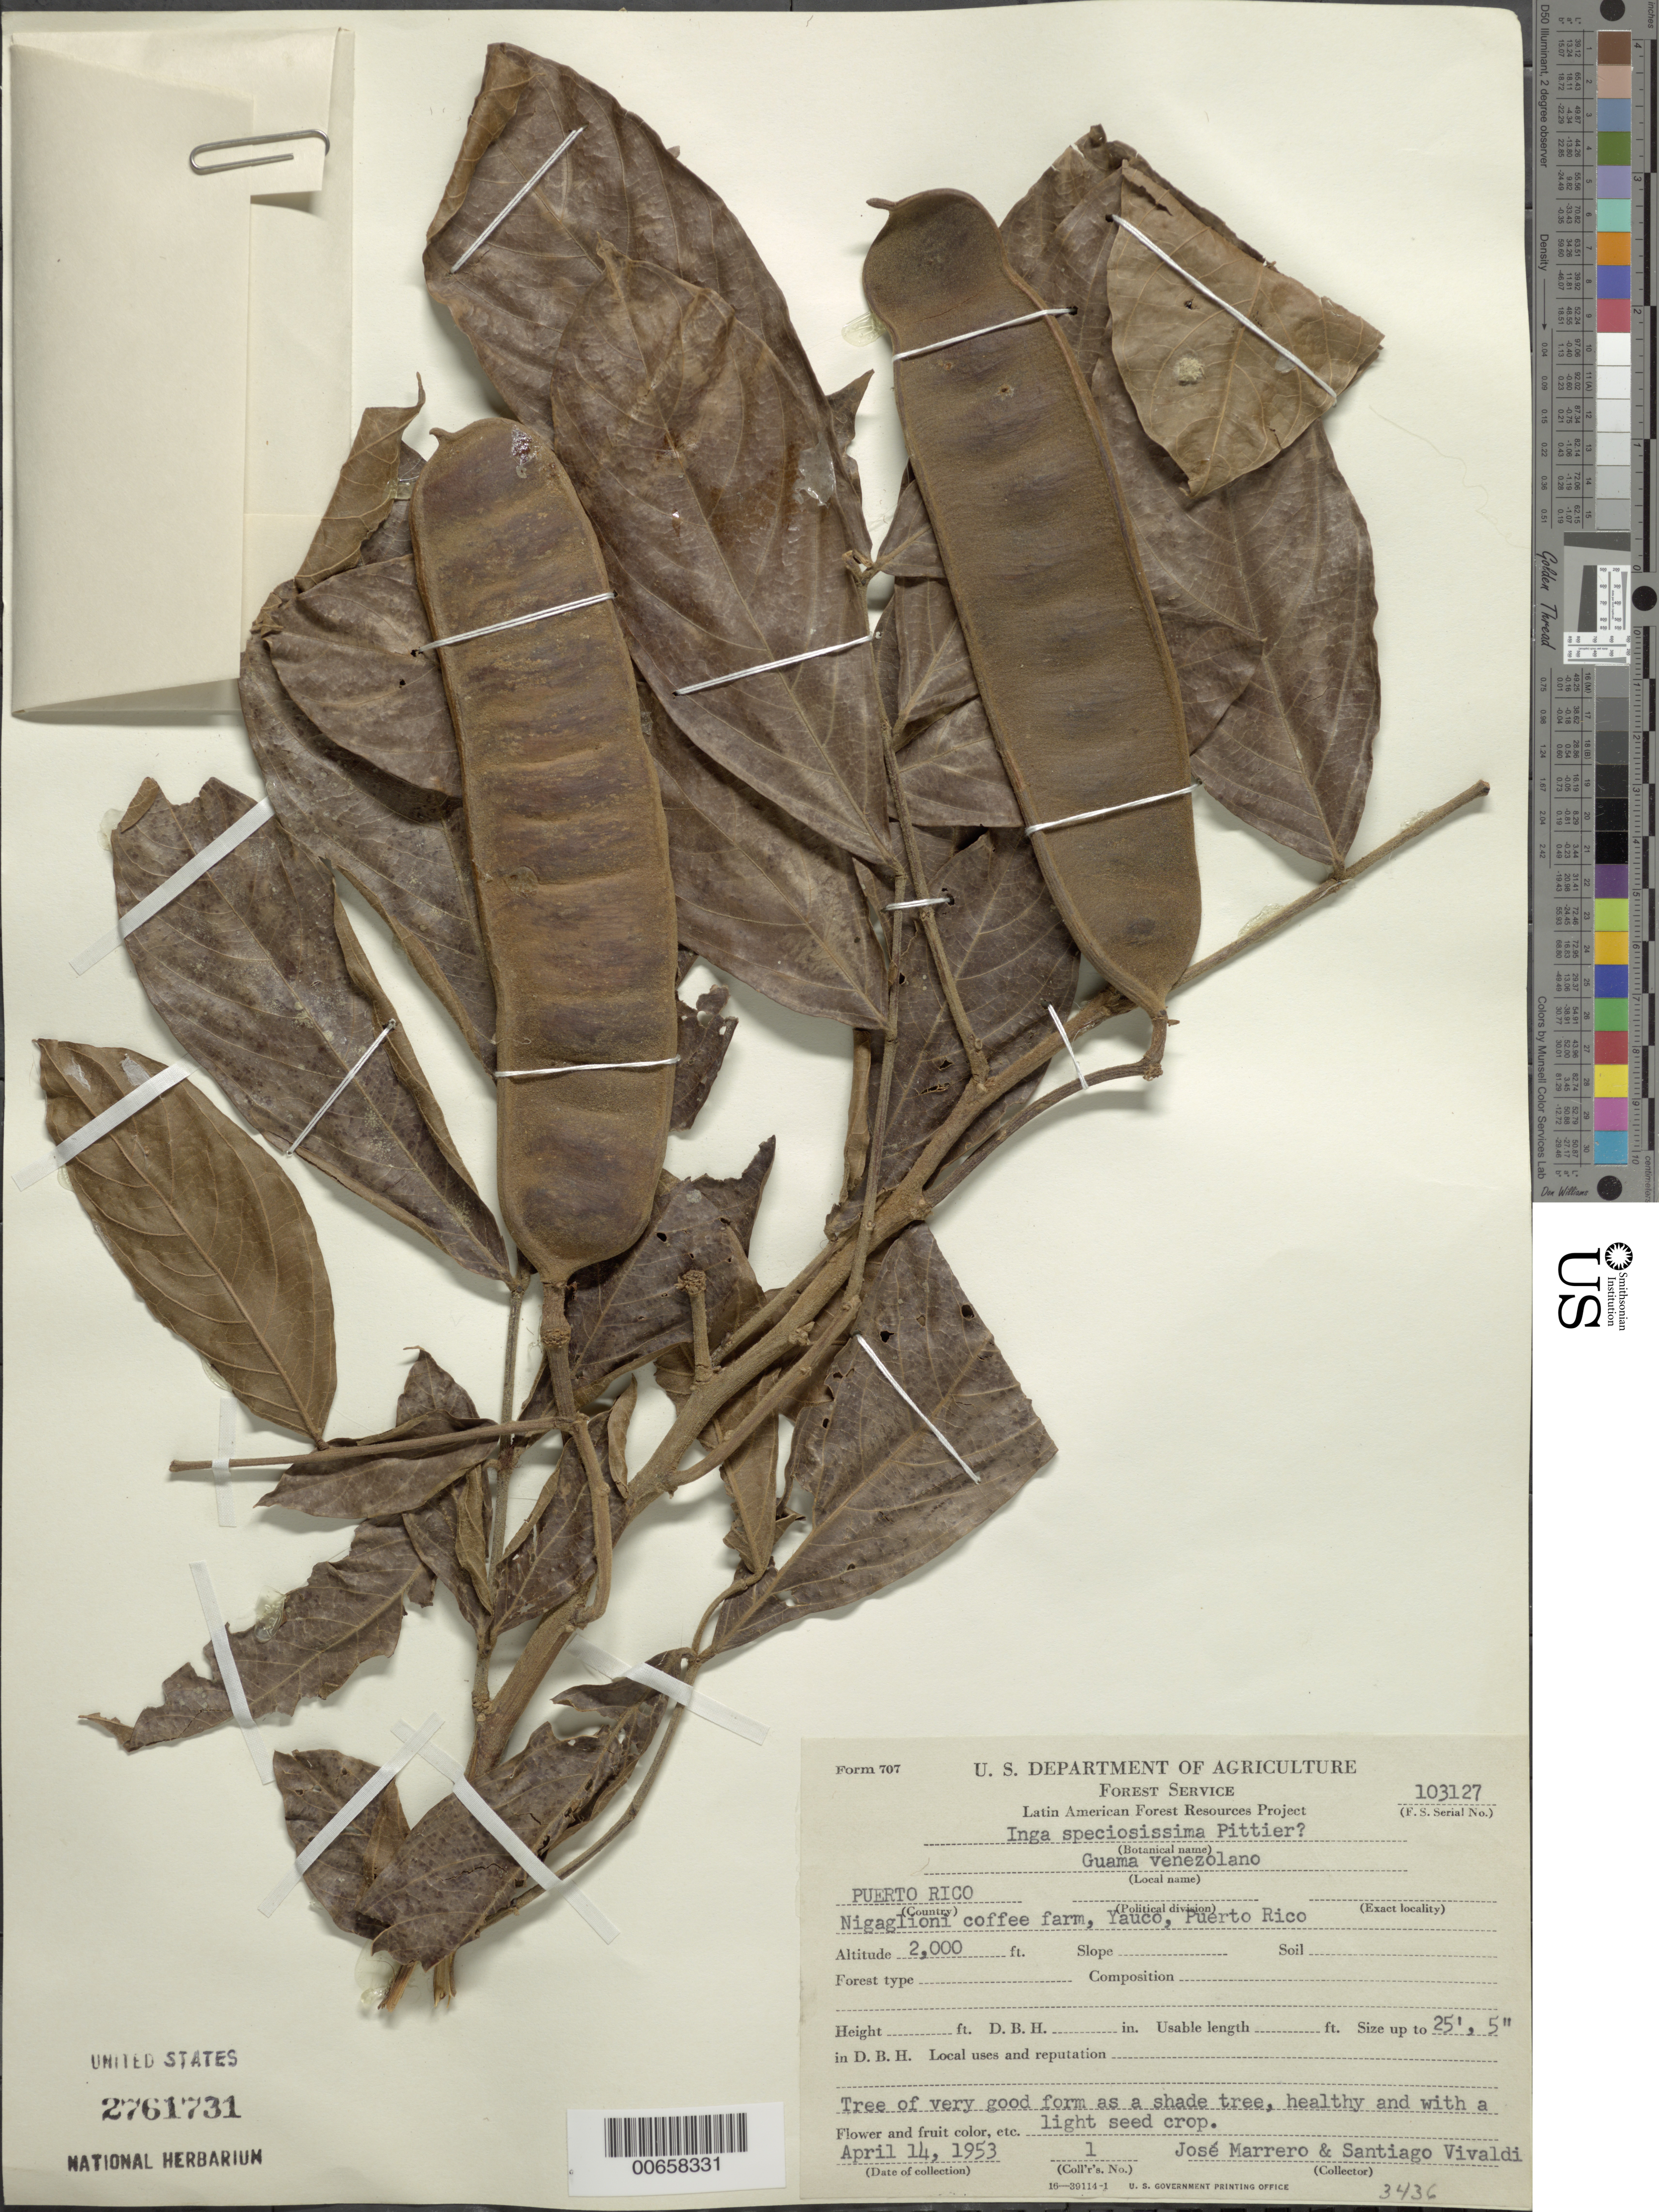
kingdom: Plantae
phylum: Tracheophyta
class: Magnoliopsida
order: Fabales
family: Fabaceae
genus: Inga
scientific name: Inga speciosissima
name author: Pittier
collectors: J. Marrero & S. Vivaldi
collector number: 1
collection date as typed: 14 Apr 1953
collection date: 1953-04-14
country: Puerto Rico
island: Greater Antilles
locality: Nigaglioni coffee farm, Yauco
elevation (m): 610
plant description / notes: Common name: Guama venezolano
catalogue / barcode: US 2761731